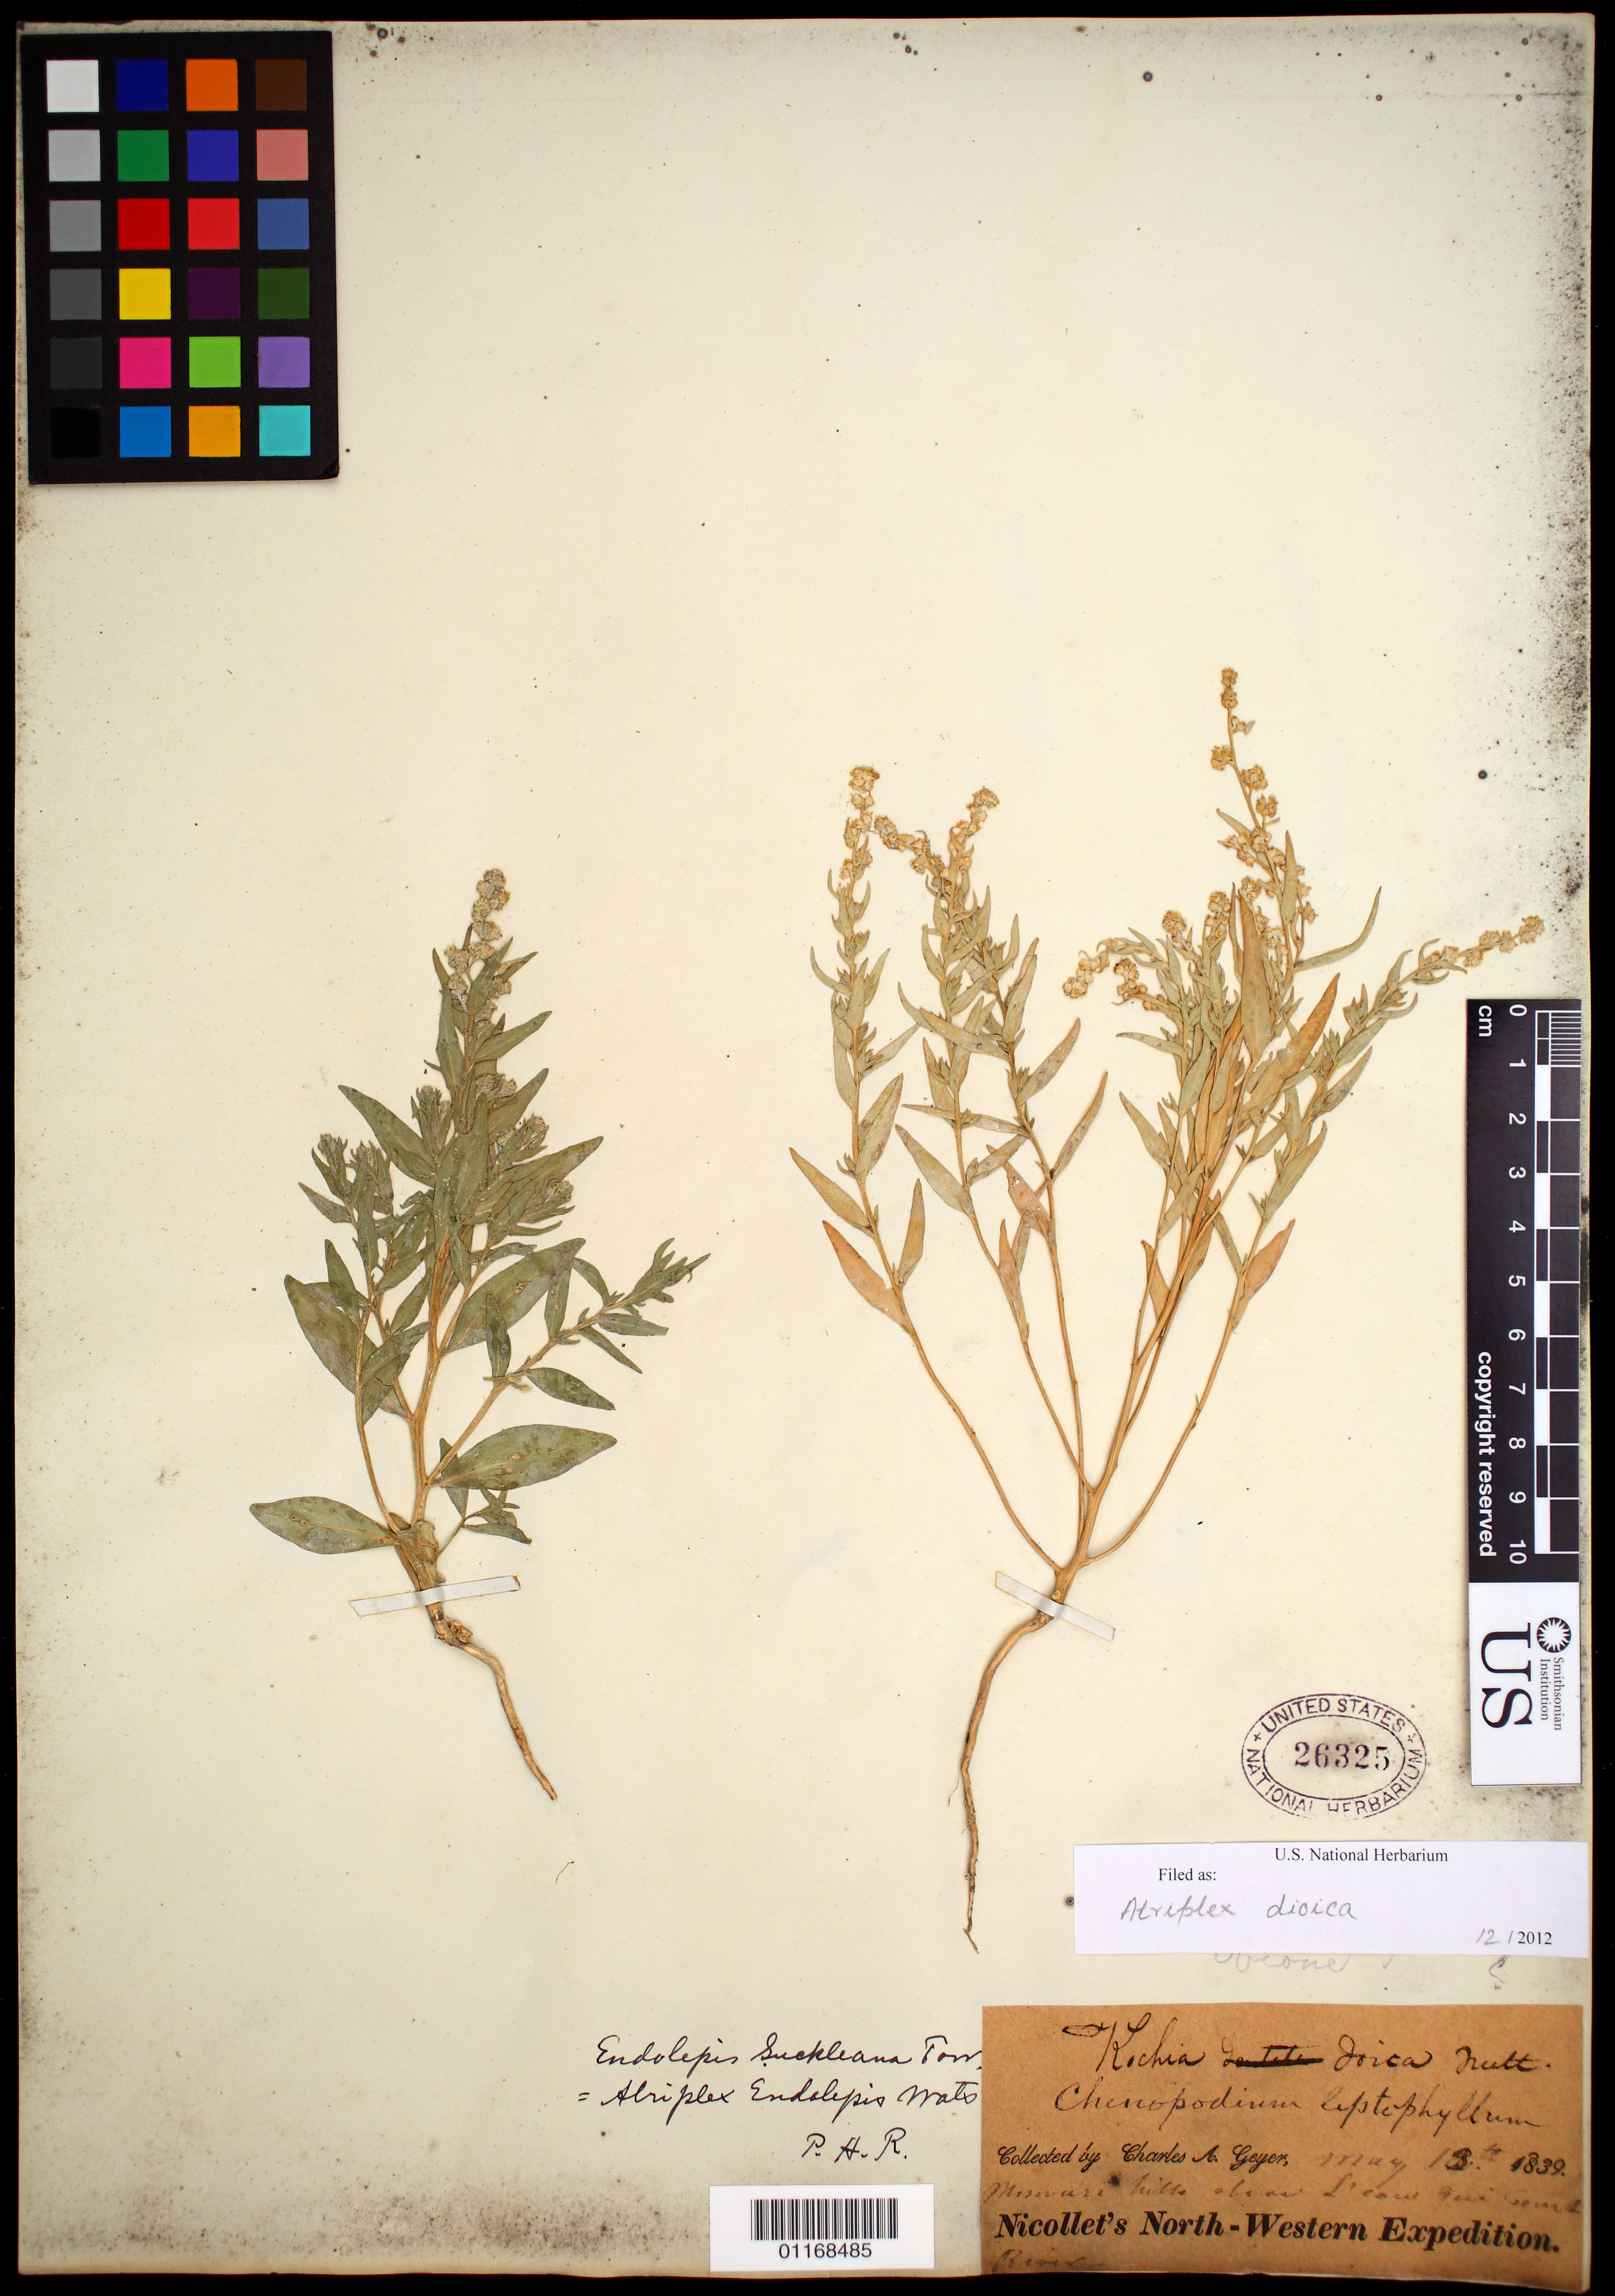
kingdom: Plantae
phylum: Tracheophyta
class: Magnoliopsida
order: Caryophyllales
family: Amaranthaceae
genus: Stutzia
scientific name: Stutzia dioica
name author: (Nutt.) E.H. Zacharias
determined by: Strong, Mark T., (BOT), Smithsonian Institution - National Museum of Natural History (UNITED STATES)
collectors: C. A. Geyer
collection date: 1839-05-18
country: United States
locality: Missouri hills.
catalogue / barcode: US 26325